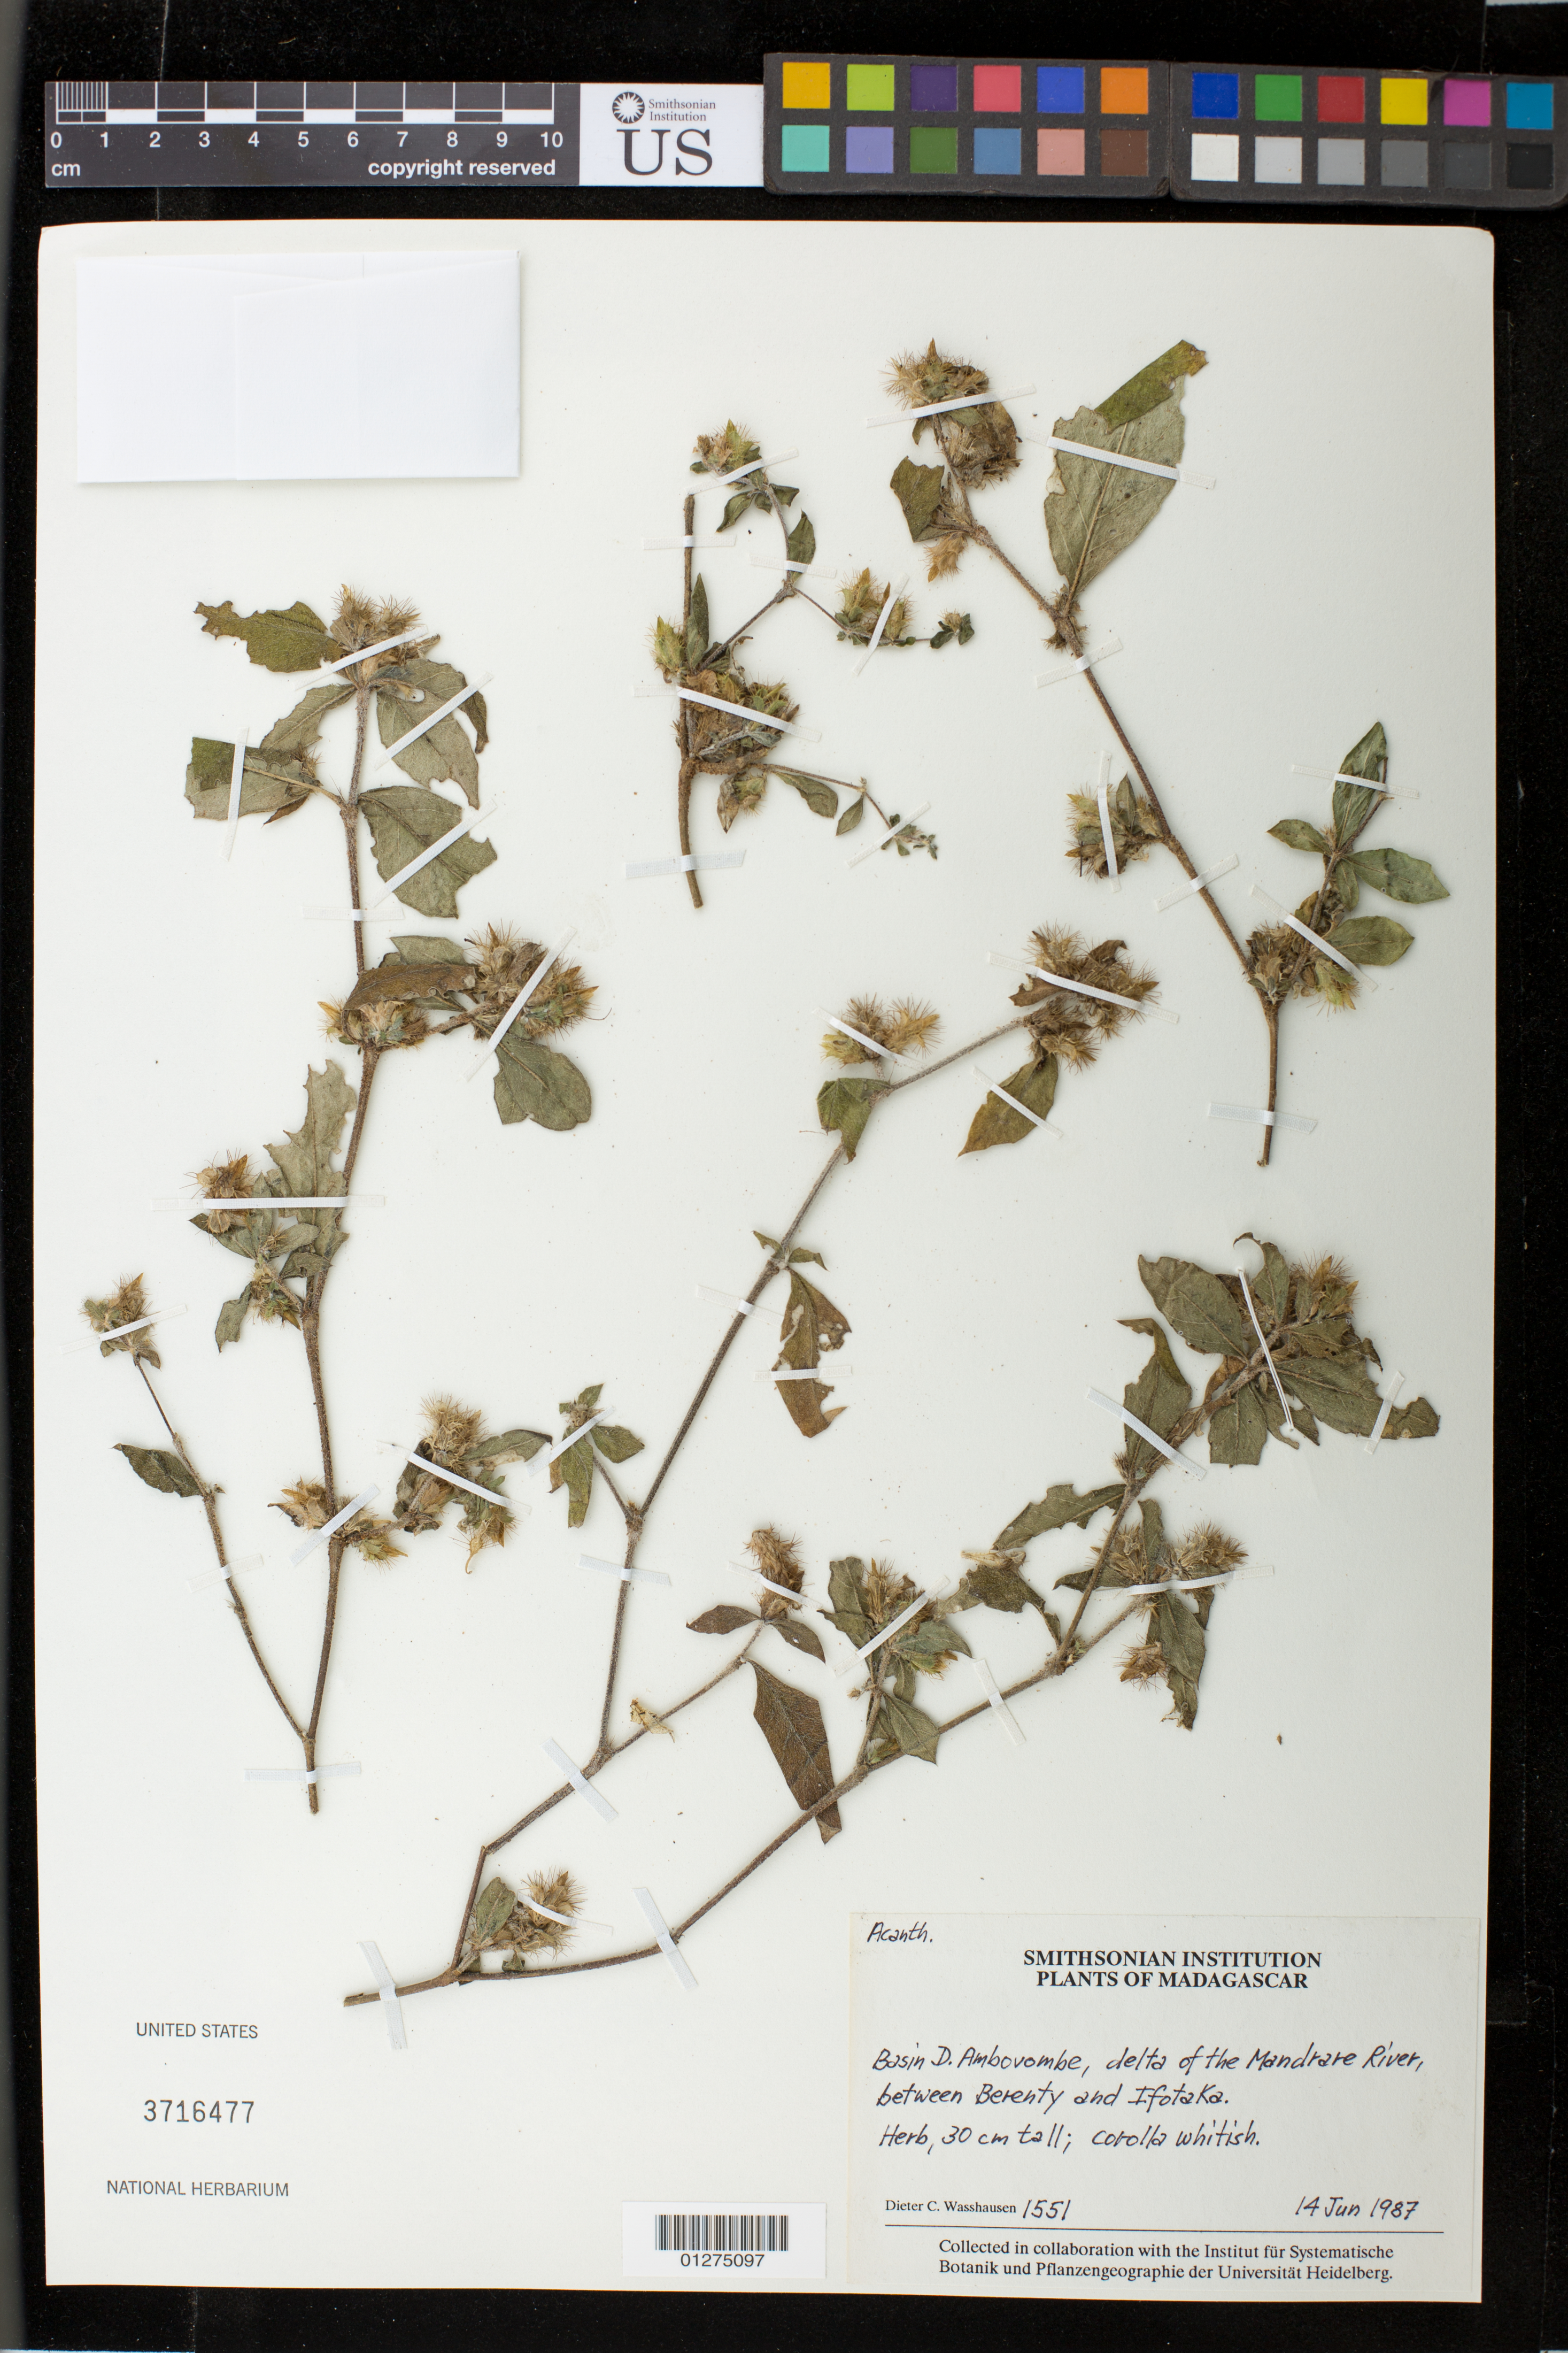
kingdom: Plantae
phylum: Tracheophyta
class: Magnoliopsida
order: Lamiales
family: Acanthaceae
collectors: D. C. Wasshausen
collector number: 1551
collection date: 1987-06-14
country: Madagascar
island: Madagascar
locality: Basin D. Ambovombe, delta of the Mandrare River, between Berenty and Ifotaka.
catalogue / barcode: US 3716477